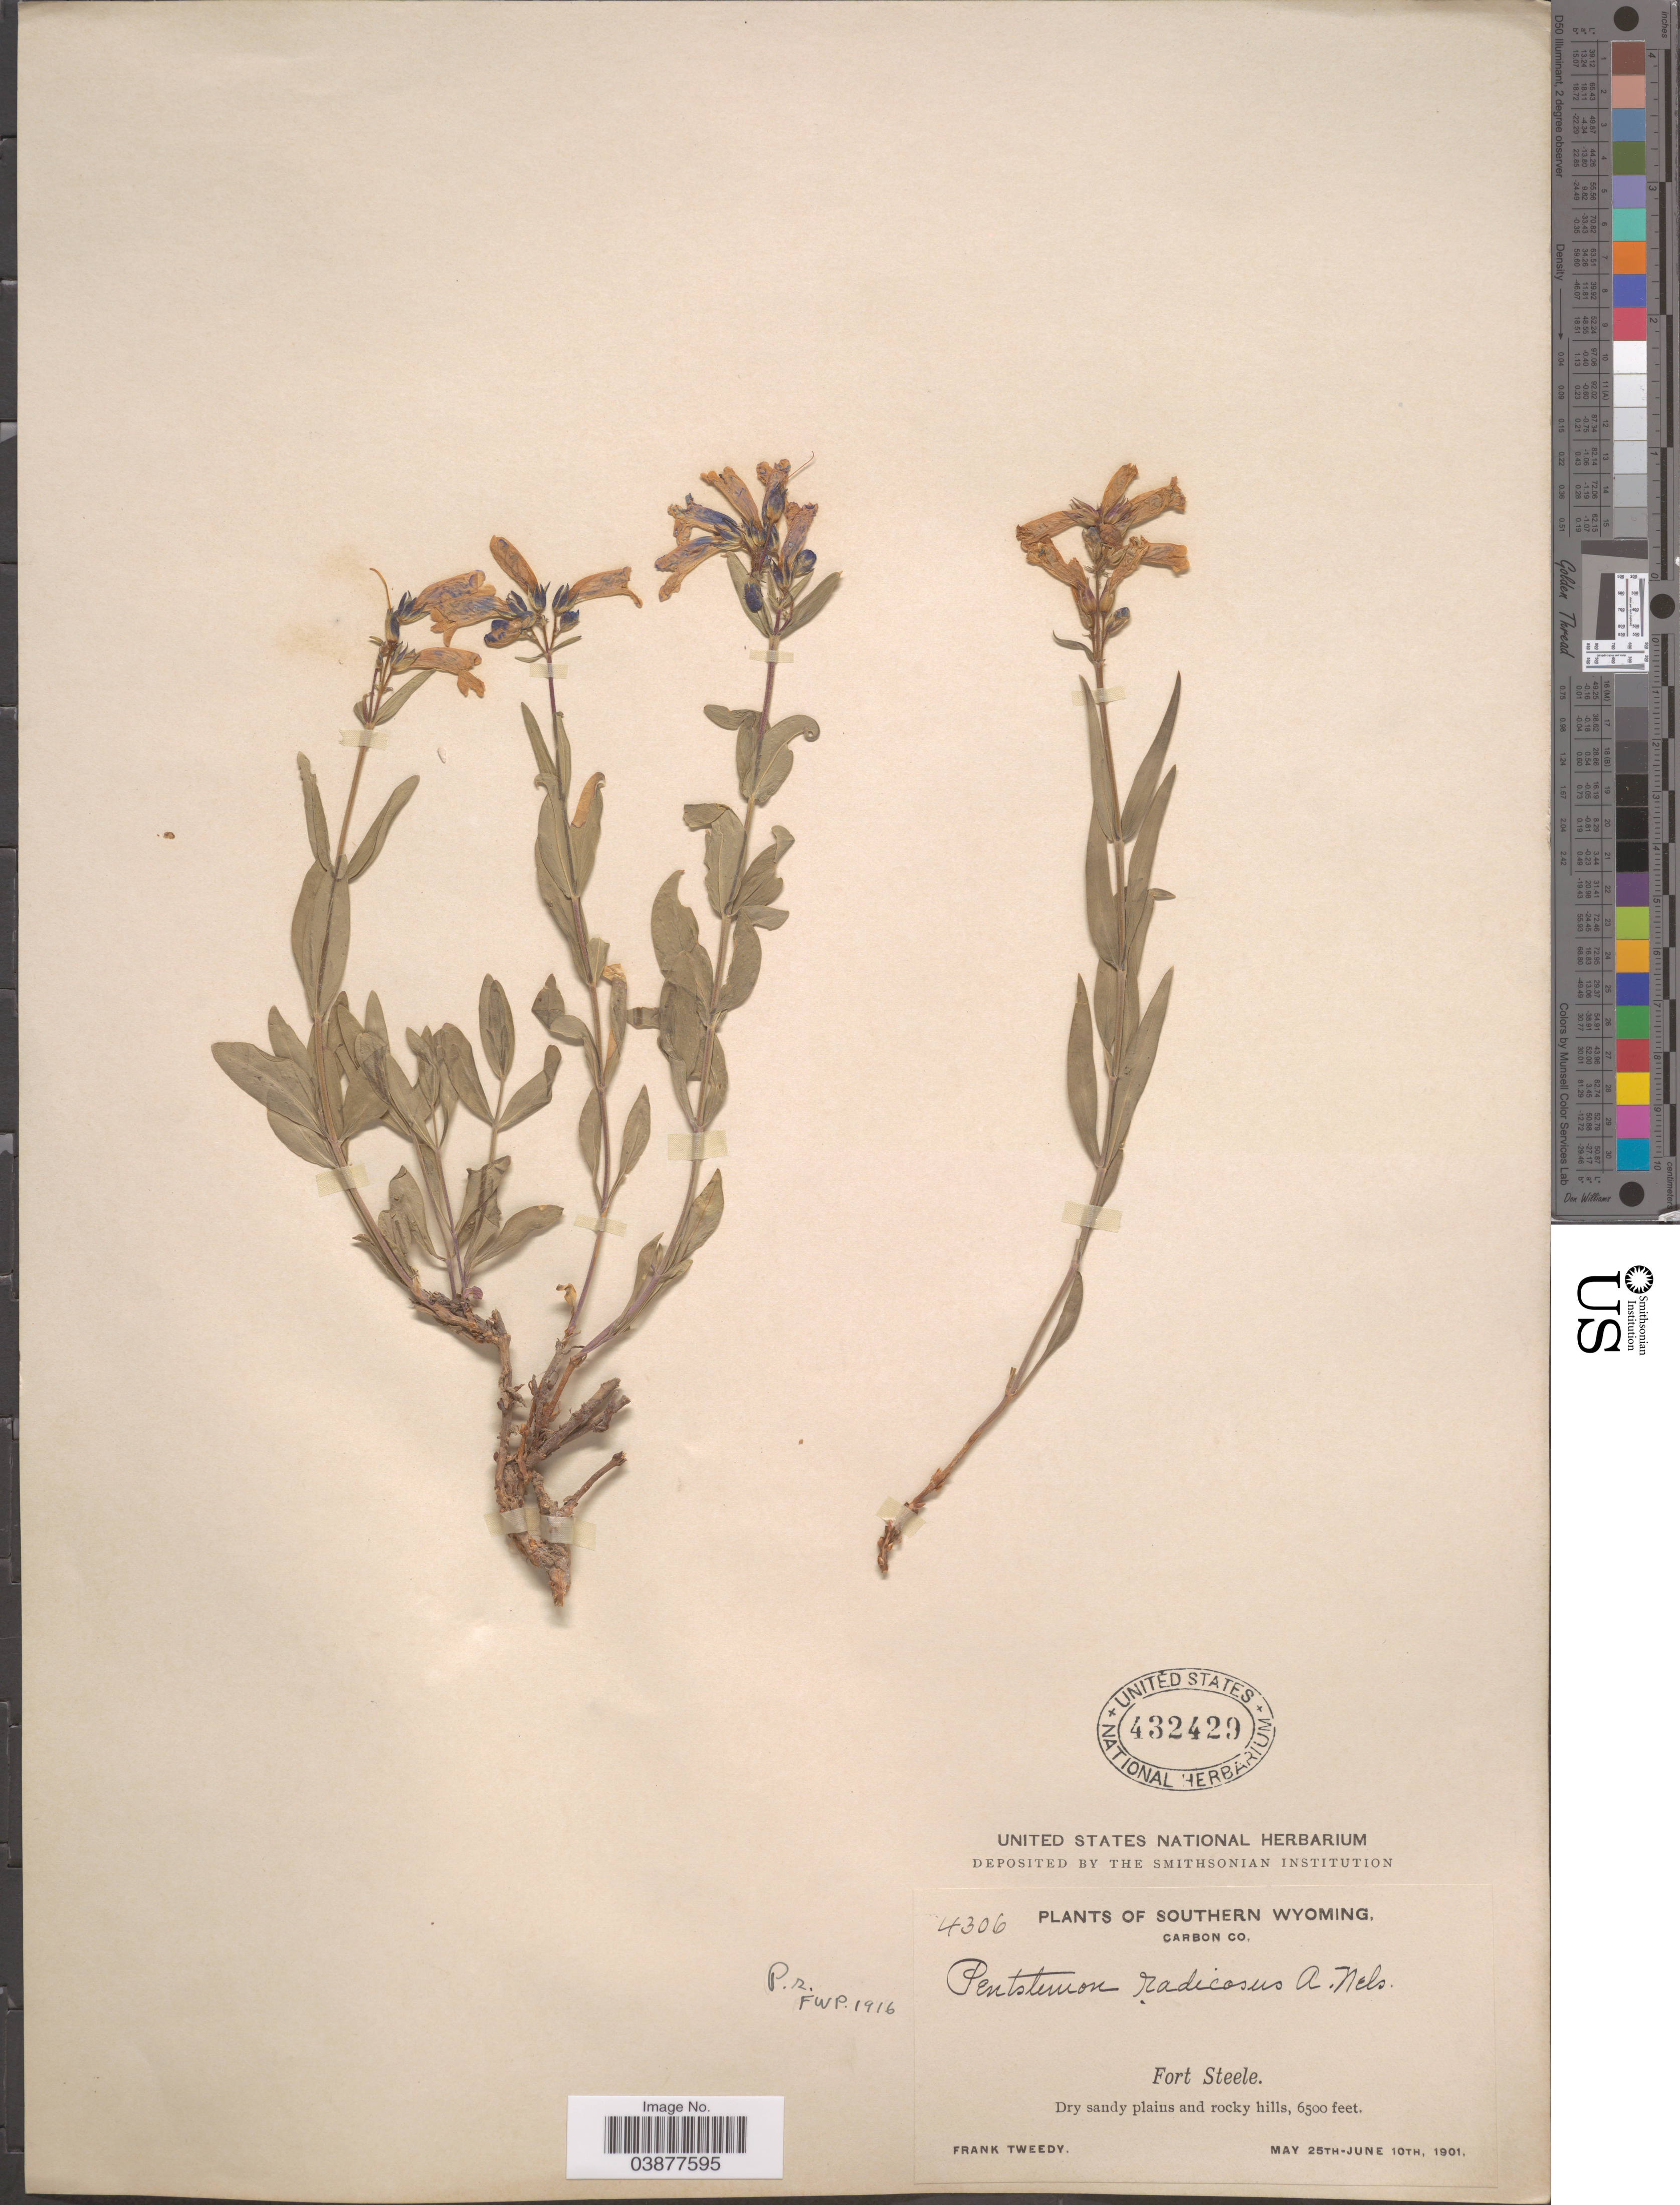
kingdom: Plantae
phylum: Tracheophyta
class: Magnoliopsida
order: Lamiales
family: Plantaginaceae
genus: Penstemon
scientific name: Penstemon radicosus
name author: A. Nelson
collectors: F. Tweedy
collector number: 4306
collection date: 1901-05-25/1901-06-10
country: United States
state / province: Wyoming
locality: Southern Wyoming. Carbon Co. Fort Steele.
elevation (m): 1981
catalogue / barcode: US 432429